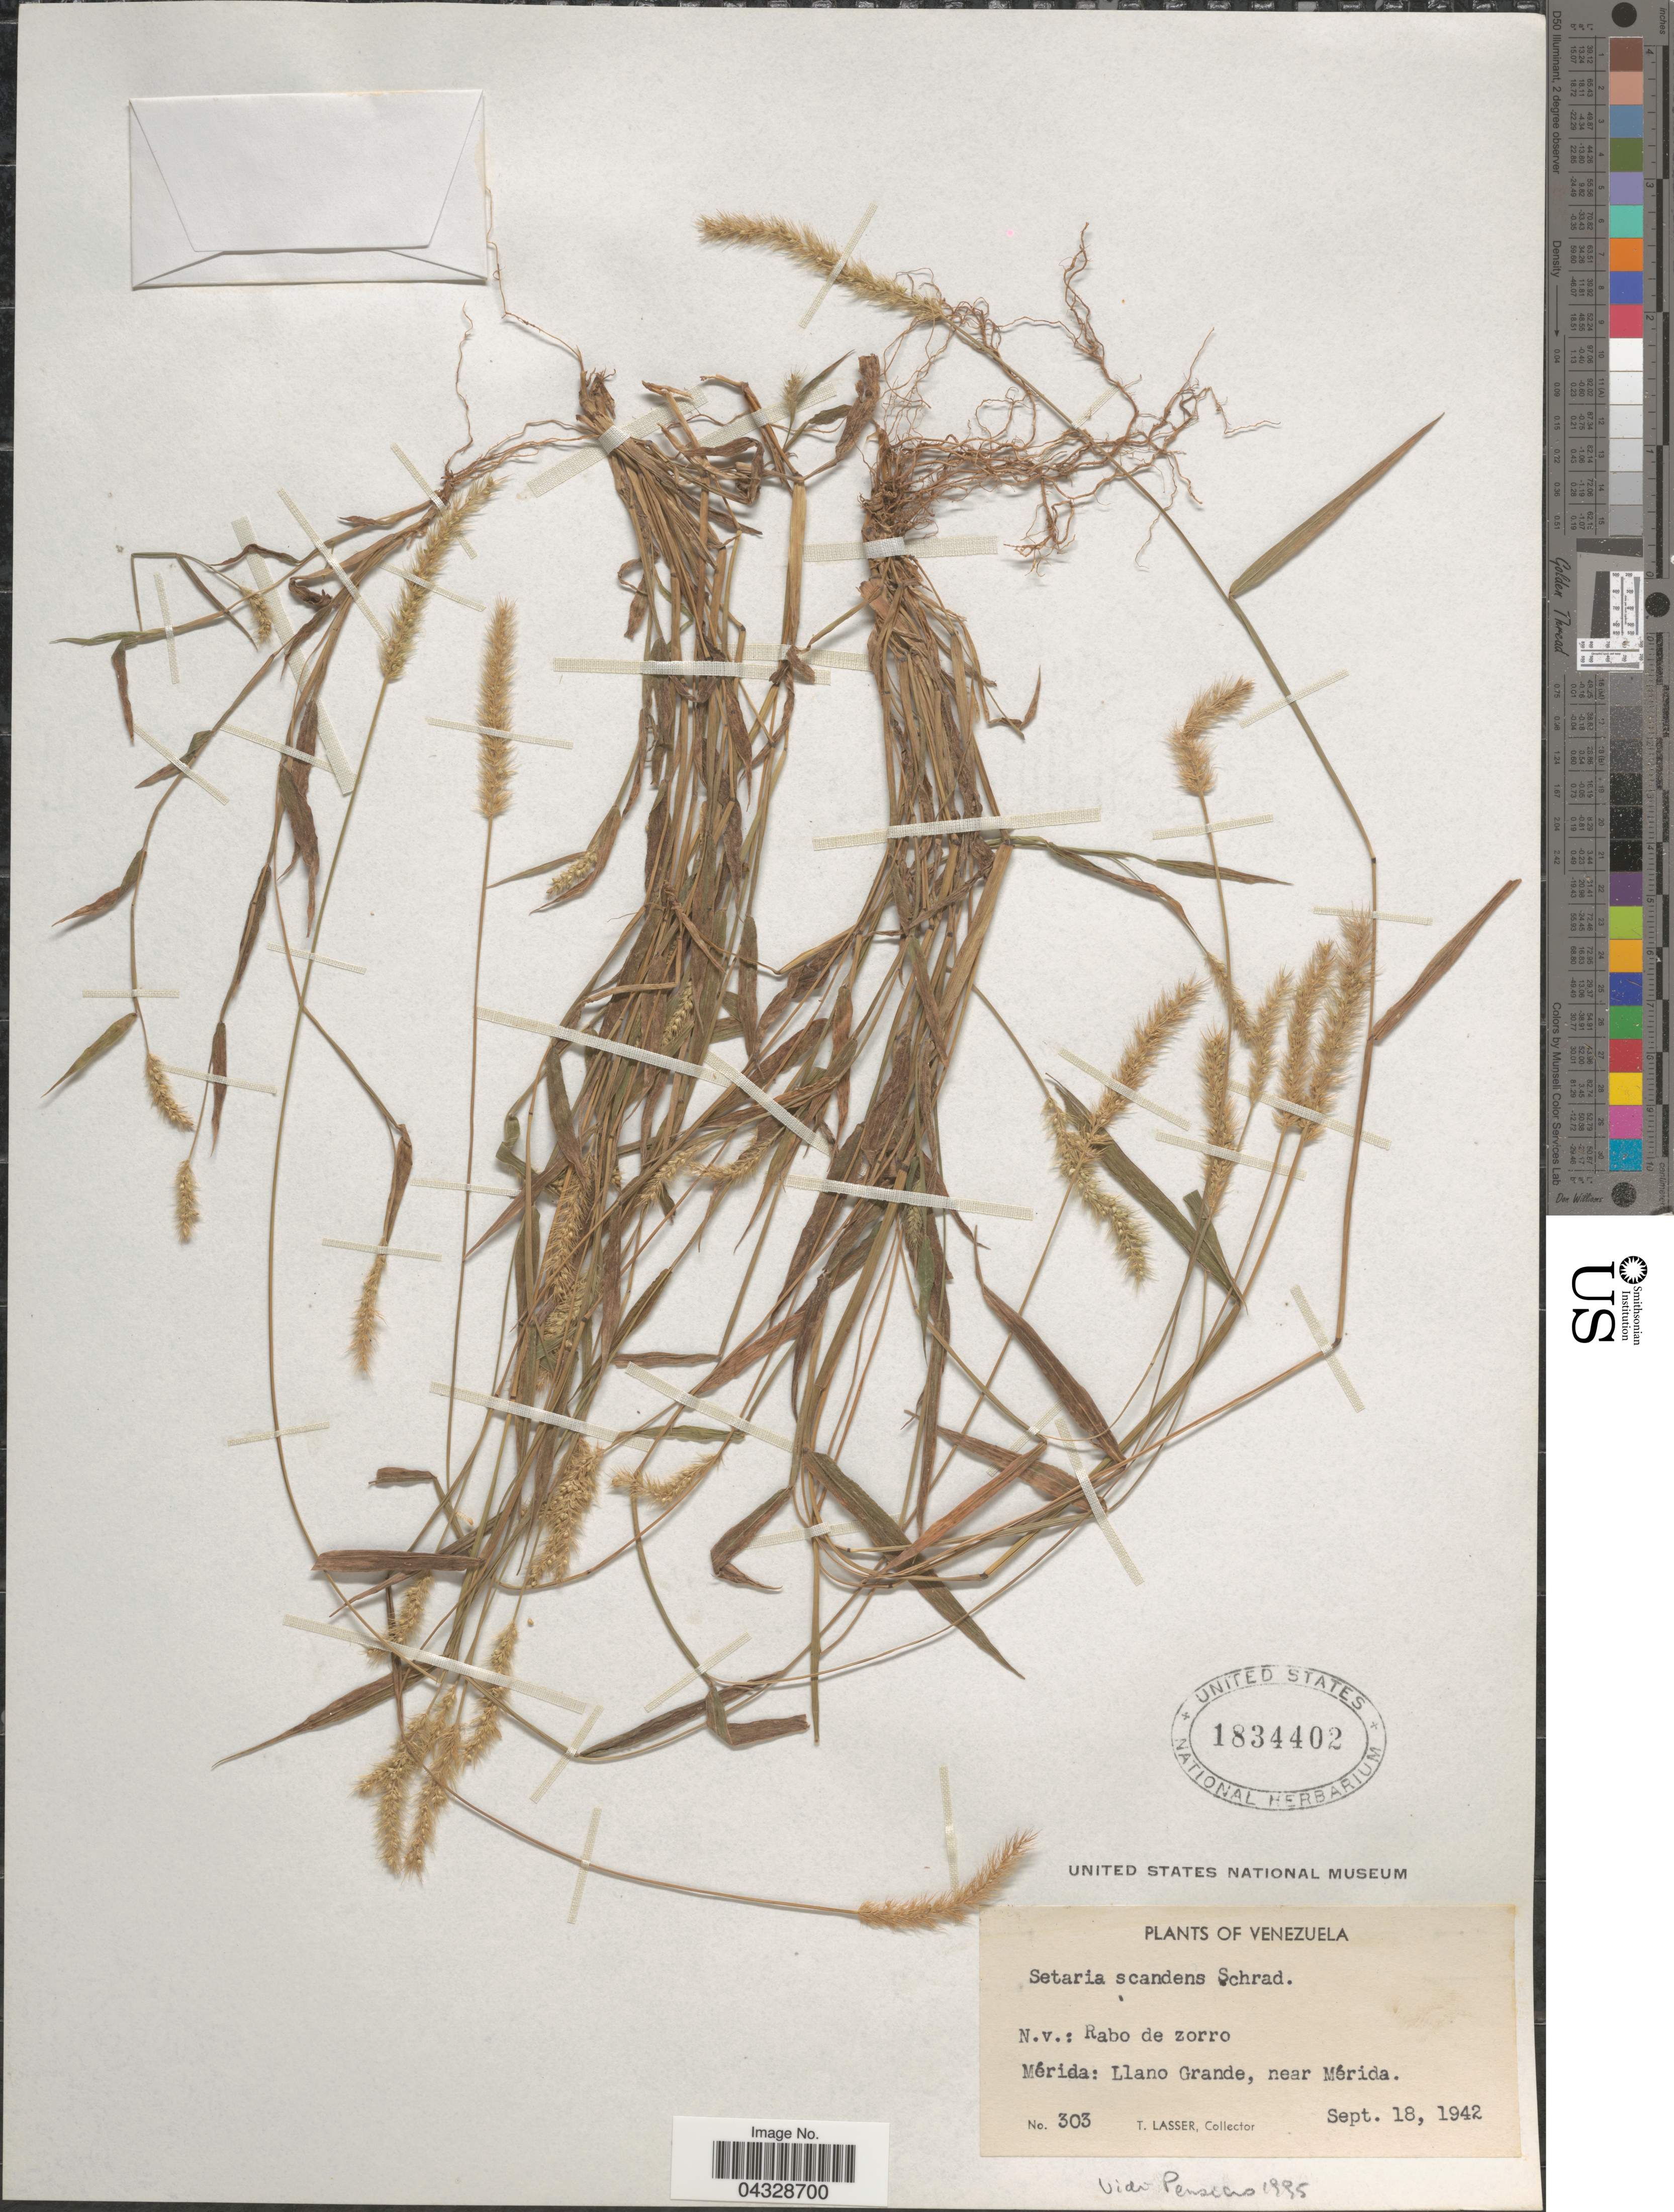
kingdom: Plantae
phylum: Tracheophyta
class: Liliopsida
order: Poales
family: Poaceae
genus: Setaria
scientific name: Setaria scandens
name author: Schrad. ex Schult.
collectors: T. Lasser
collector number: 303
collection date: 1942-09-18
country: Venezuela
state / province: Merida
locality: Llano Grande, near Mérida.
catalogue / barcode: US 1834402